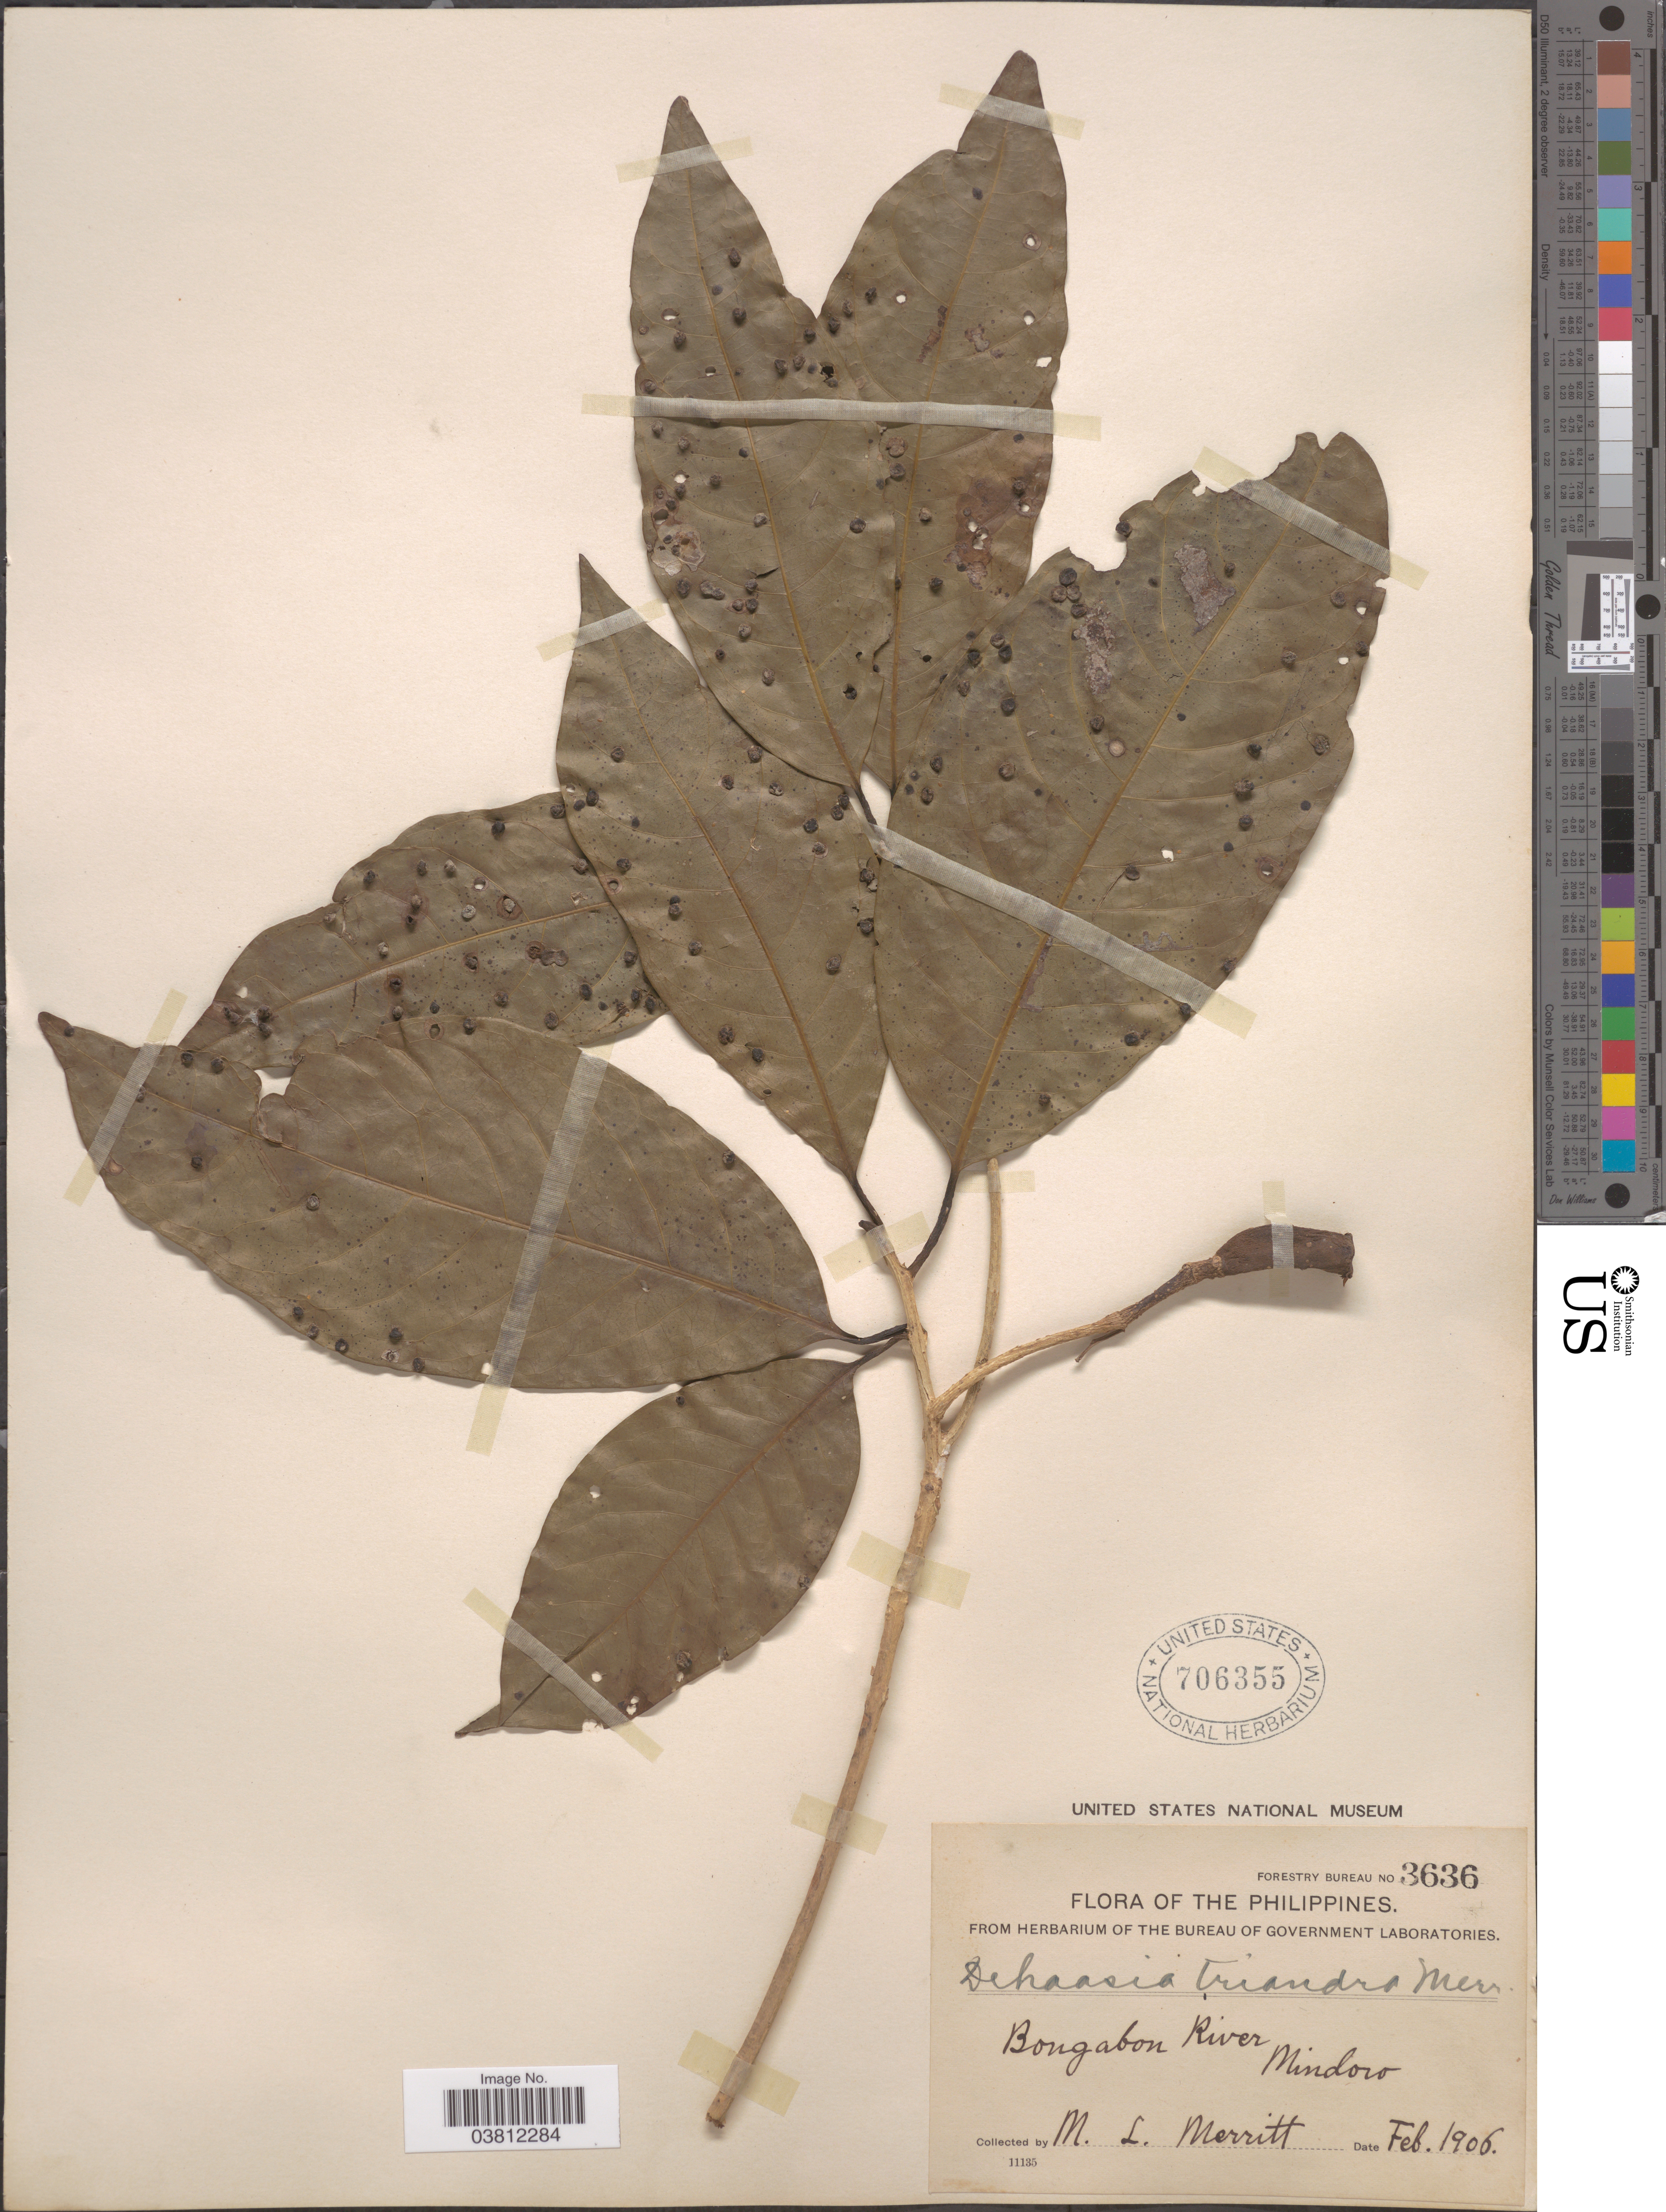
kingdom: Plantae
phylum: Tracheophyta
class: Magnoliopsida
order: Laurales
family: Lauraceae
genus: Dehaasia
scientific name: Dehaasia triandra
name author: Merr.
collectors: M. L. Merritt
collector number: Forestry Bureau 3636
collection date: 1906-02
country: Philippines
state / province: Mimaropa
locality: Bongabon River. Mindoro.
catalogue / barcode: US 706355